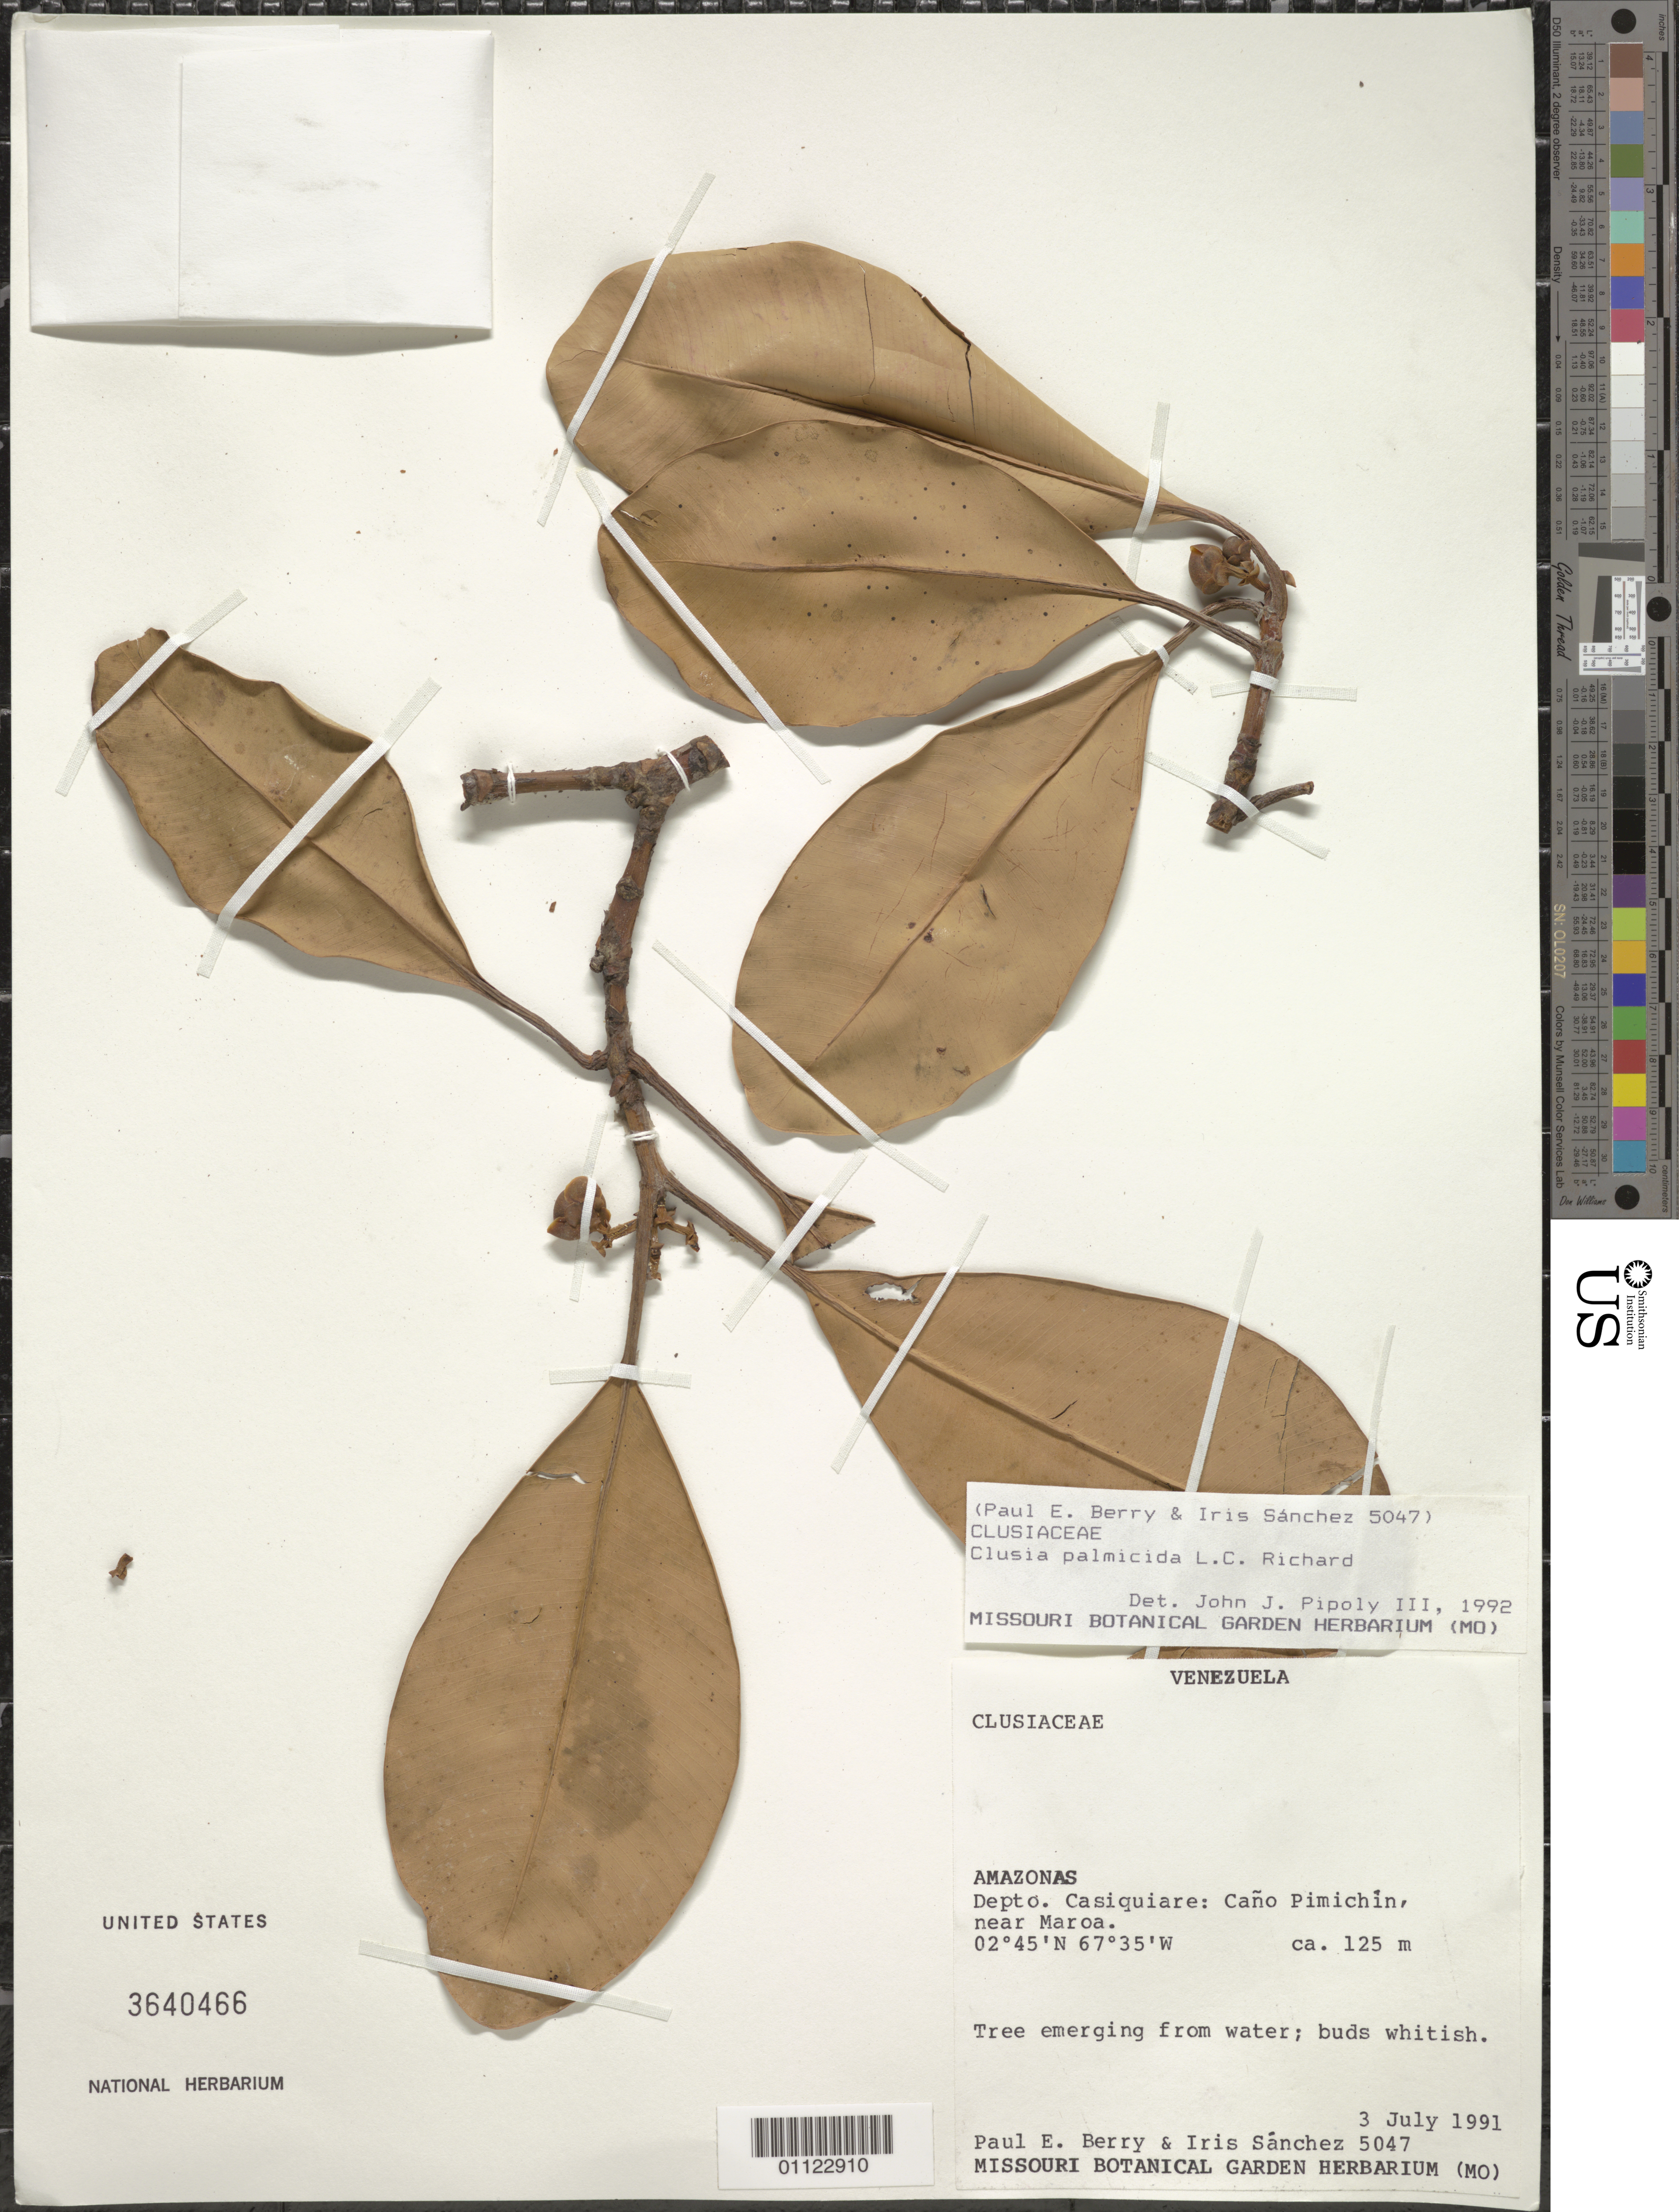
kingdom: Plantae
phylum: Tracheophyta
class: Magnoliopsida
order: Malpighiales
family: Clusiaceae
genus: Clusia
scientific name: Clusia palmicida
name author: Rich.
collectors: P. E. Berry & I. Sánchez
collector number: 5047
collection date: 1991-07-03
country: Venezuela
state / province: Amazonas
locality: Depto. Casiquiare: Caño Pimichín, near Maroa.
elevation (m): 125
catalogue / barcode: US 3640466